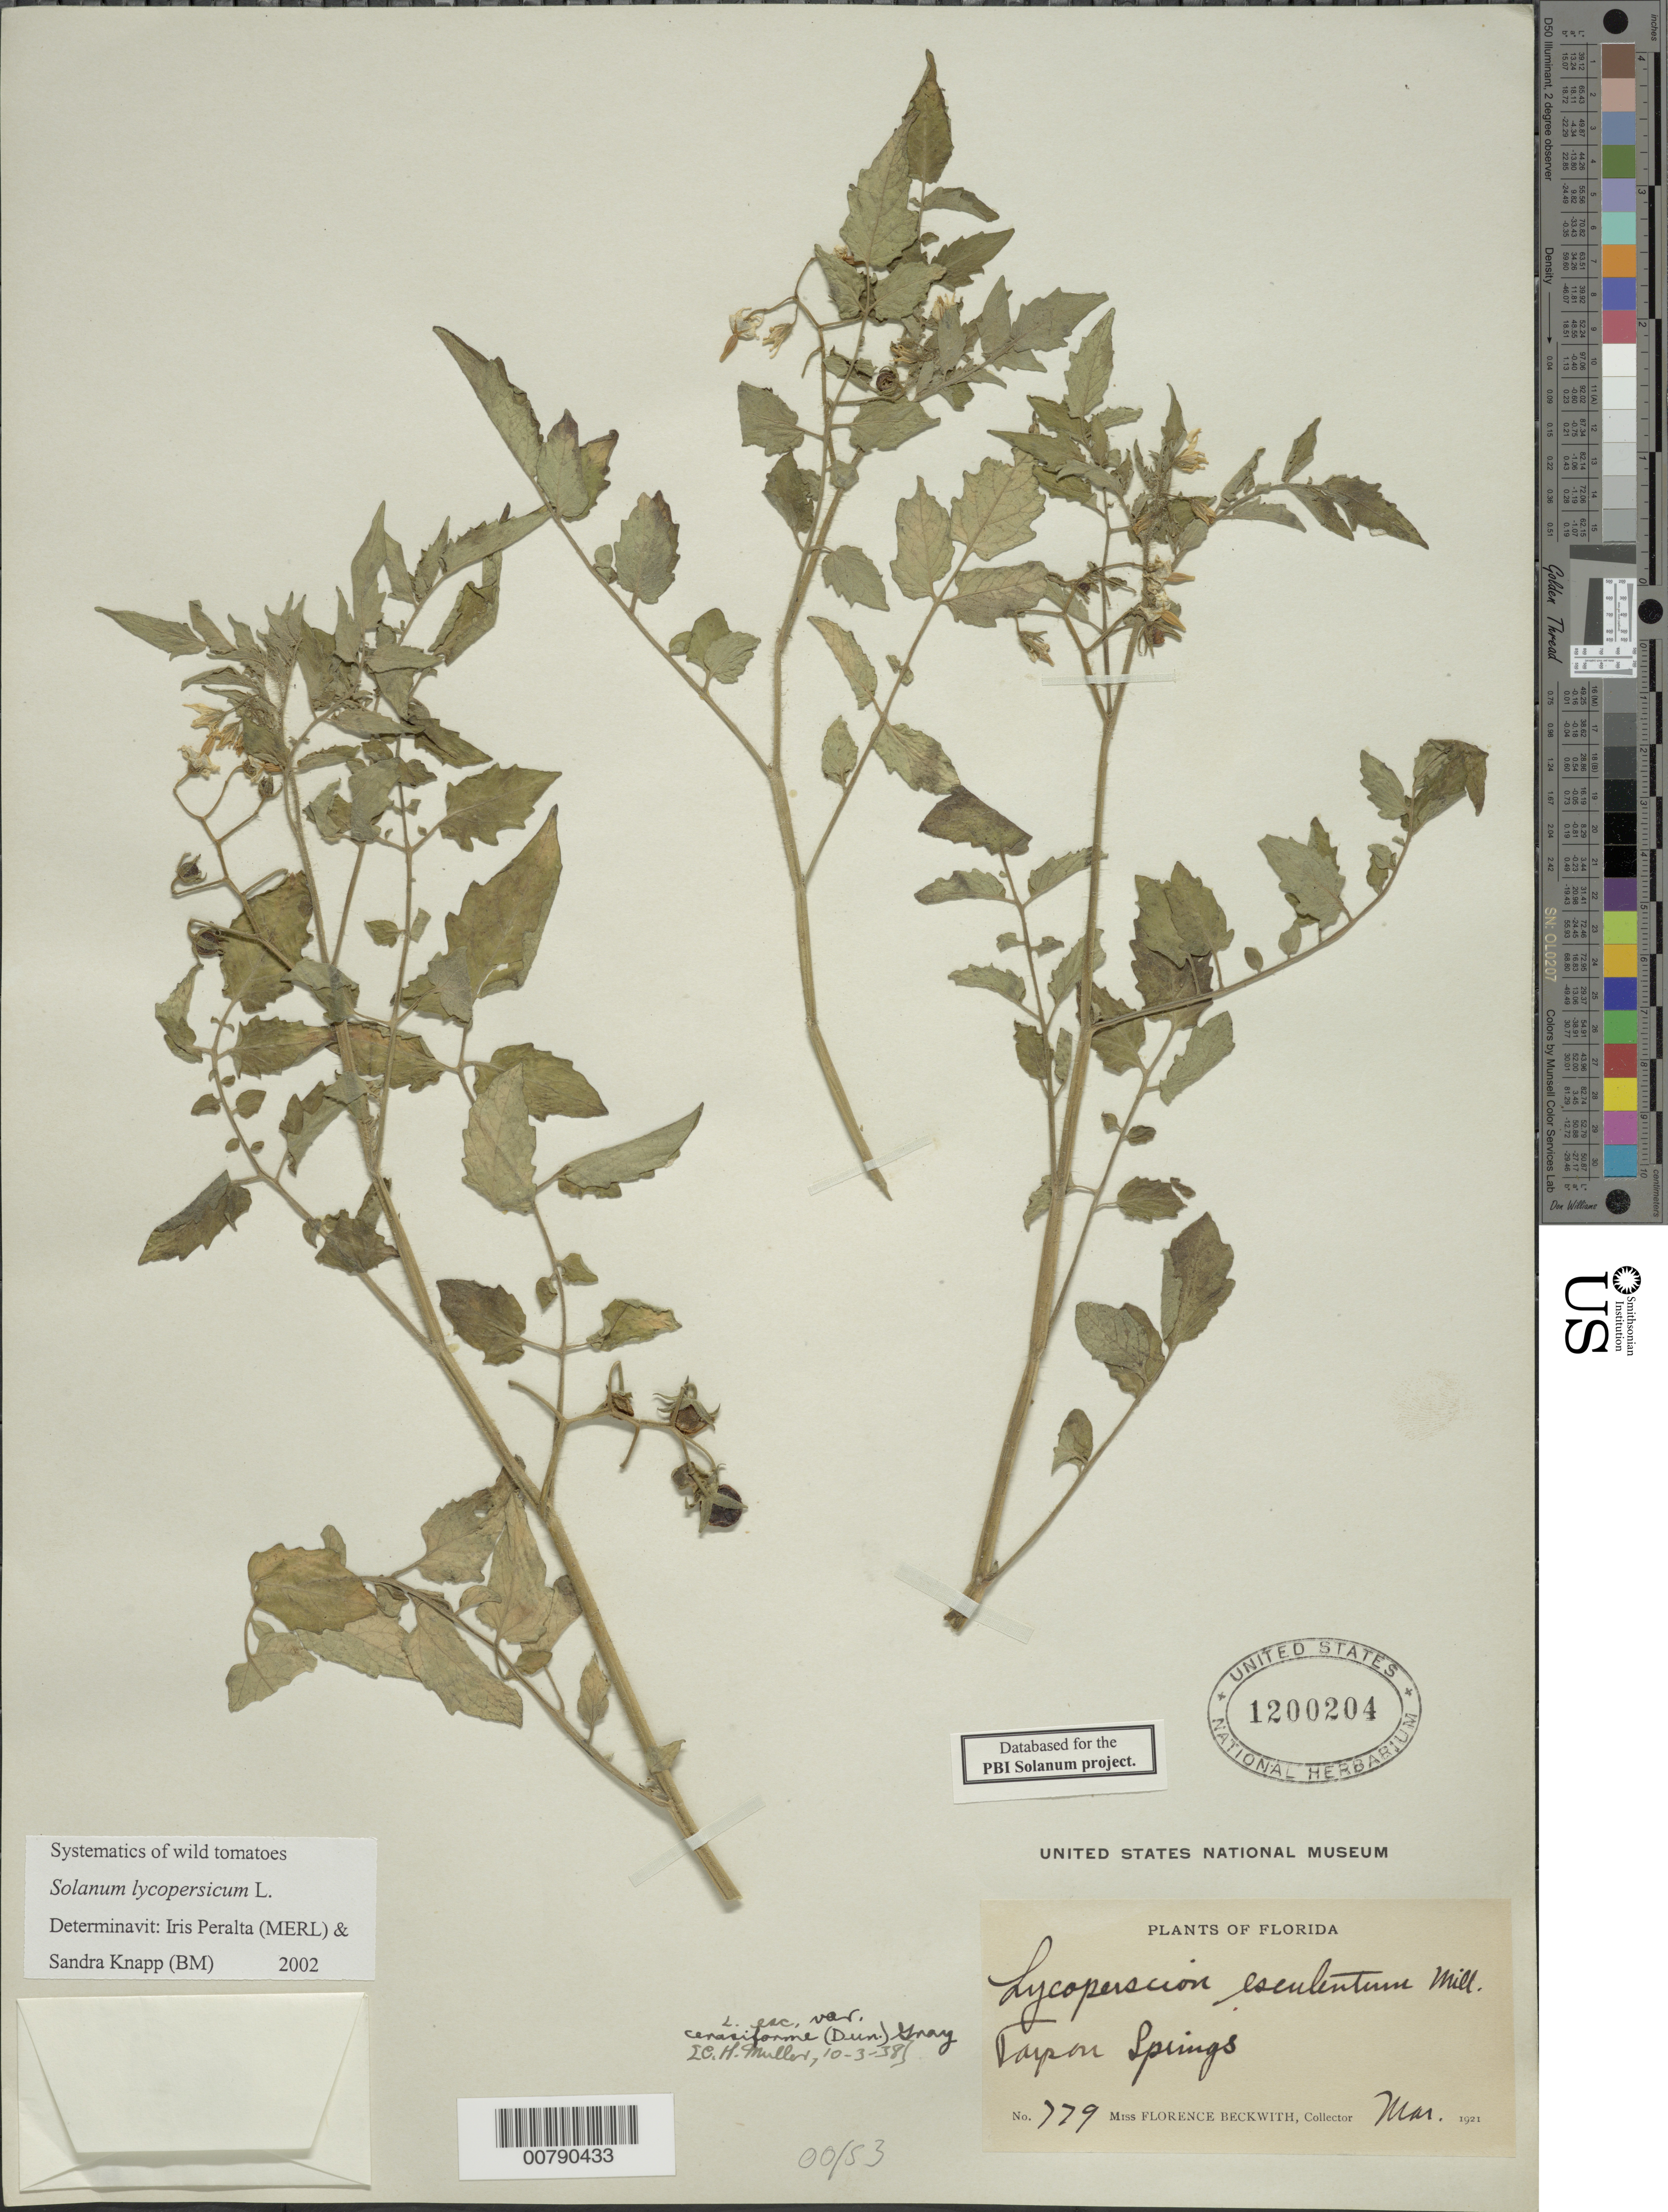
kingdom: Plantae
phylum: Tracheophyta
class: Magnoliopsida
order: Solanales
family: Solanaceae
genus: Solanum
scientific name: Solanum lycopersicum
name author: L.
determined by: Peralta, Iris E.; Knapp, S. D.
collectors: F. Beckwith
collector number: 779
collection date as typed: Mar 1921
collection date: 1921-03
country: United States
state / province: Florida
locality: Tarpon Springs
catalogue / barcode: US 1200204